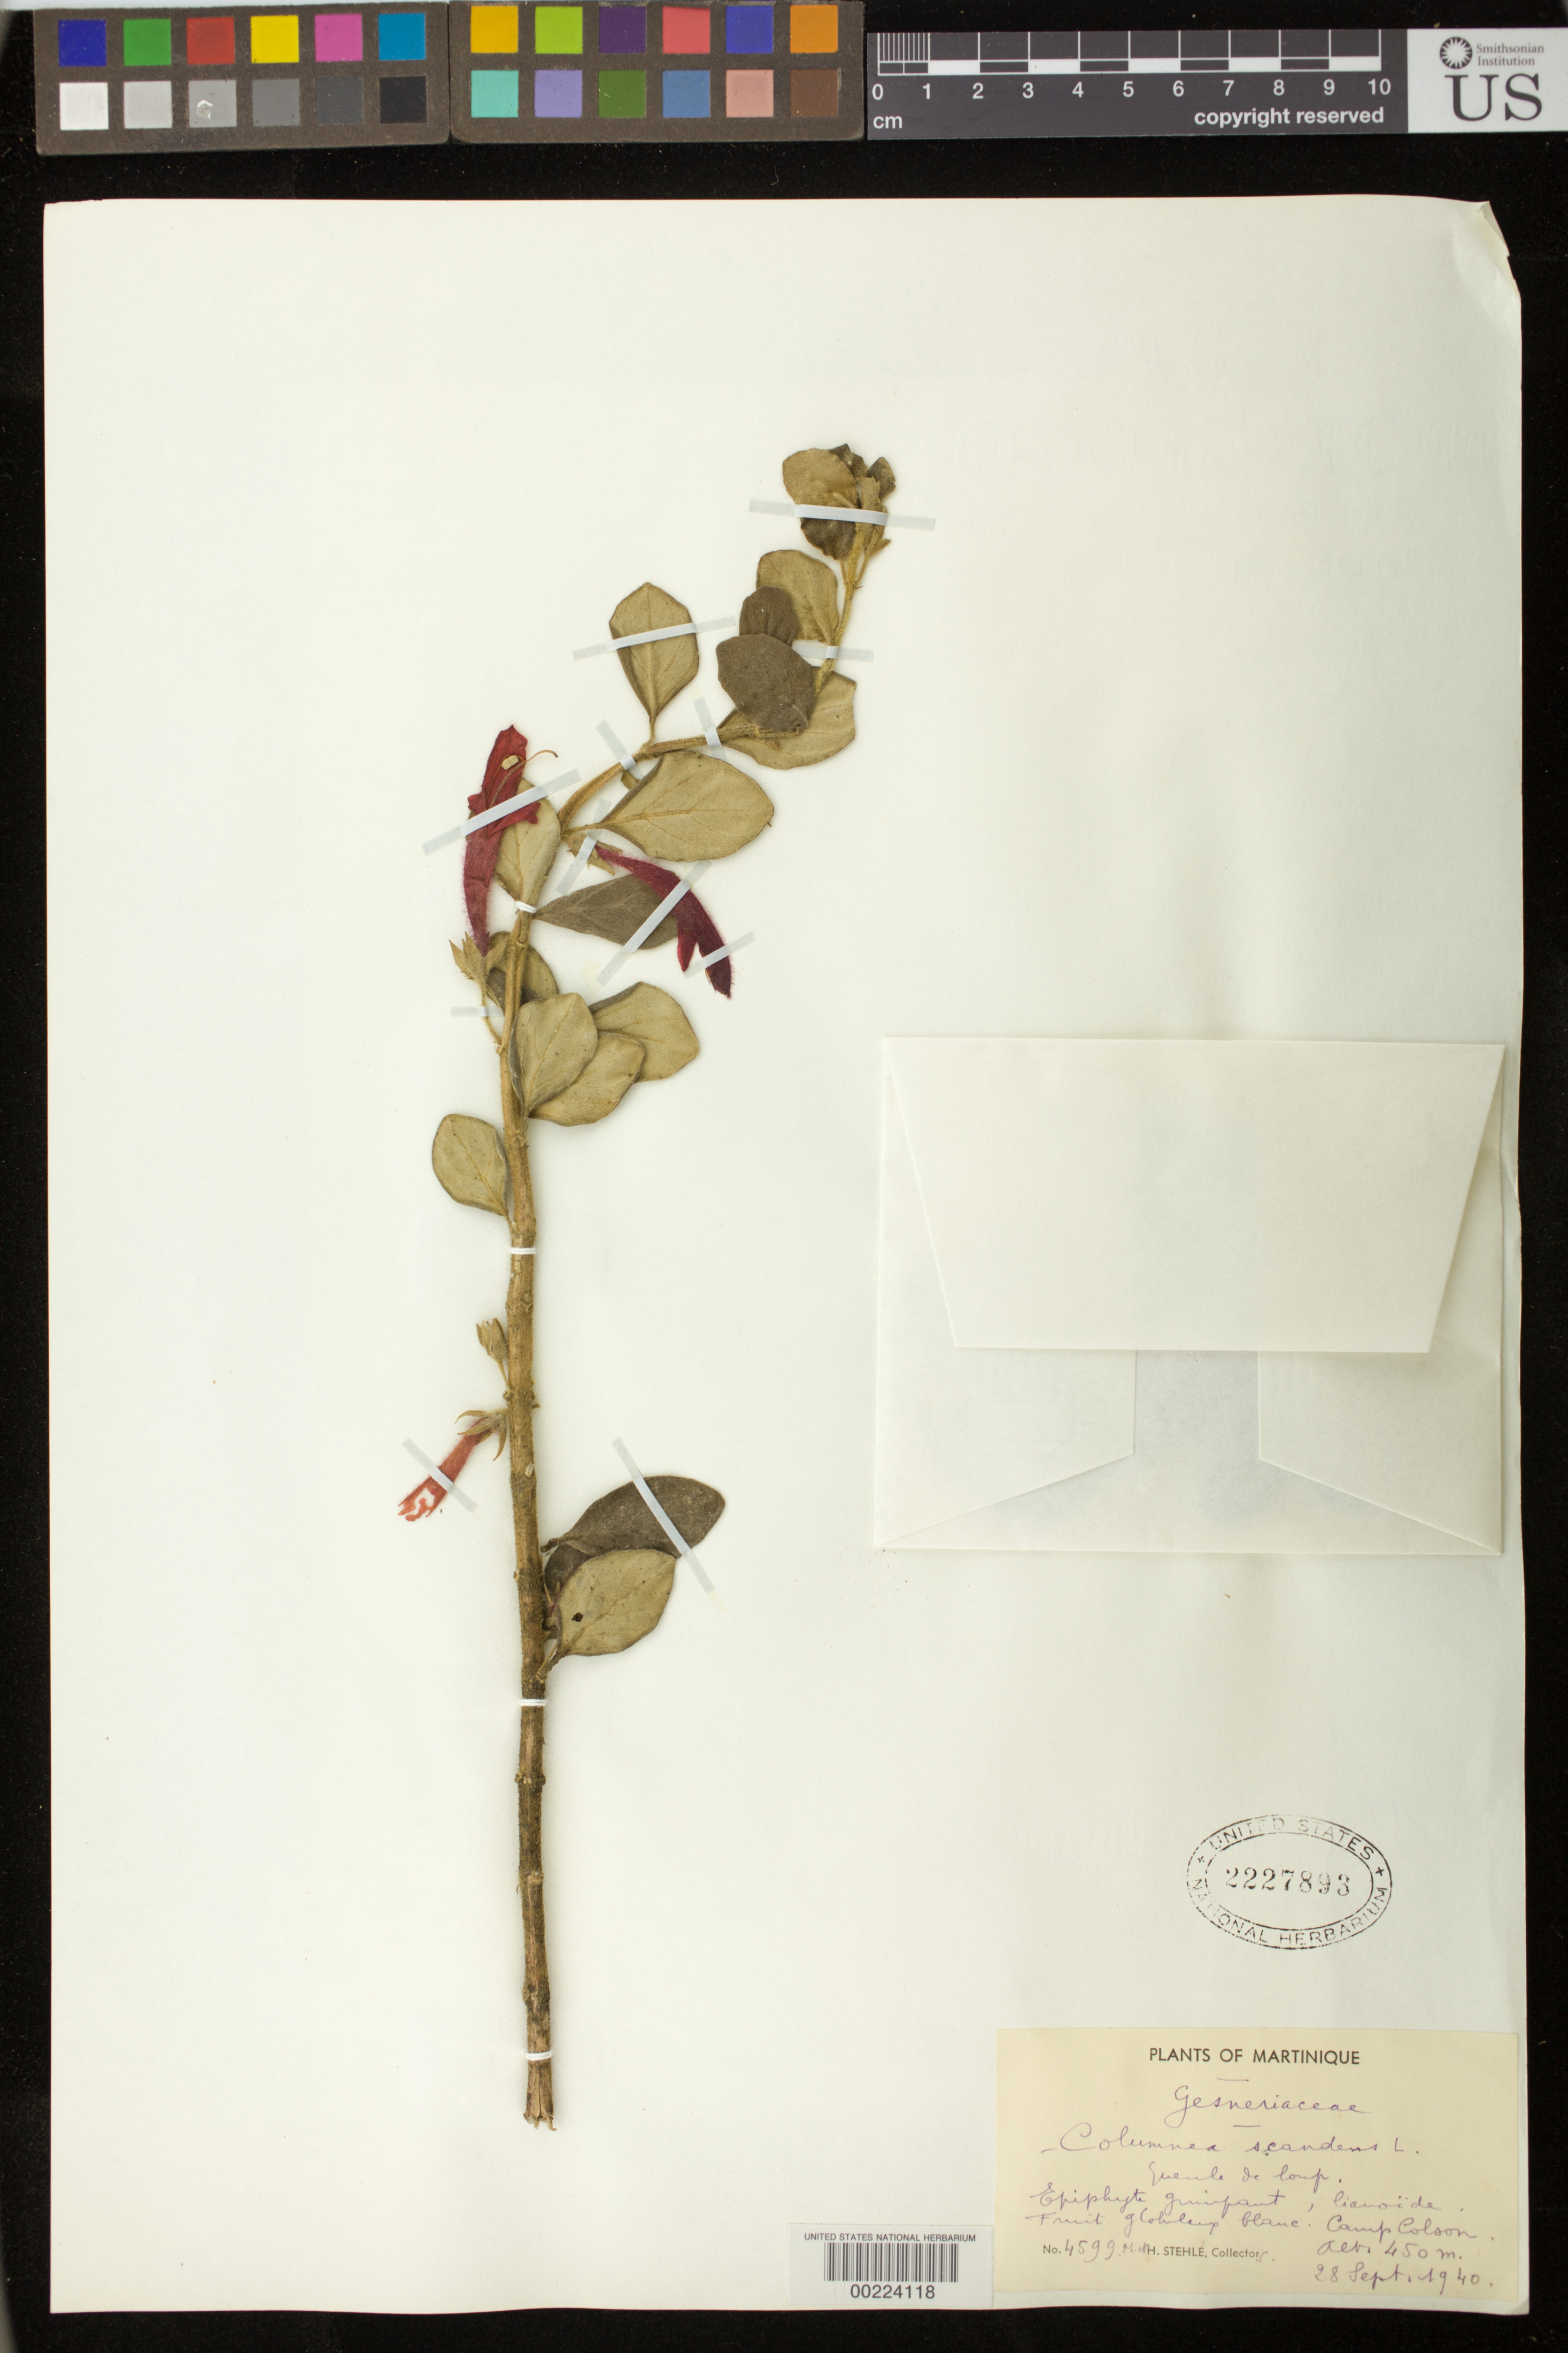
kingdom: Plantae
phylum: Tracheophyta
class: Magnoliopsida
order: Lamiales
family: Gesneriaceae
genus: Columnea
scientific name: Columnea scandens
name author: L.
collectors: M. Stehlé & H. Stehlé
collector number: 4599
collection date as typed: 28 Sep 1940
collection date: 1940-09-28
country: Martinique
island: Martinique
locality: Camp Colson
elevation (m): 450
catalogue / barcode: US 2227893